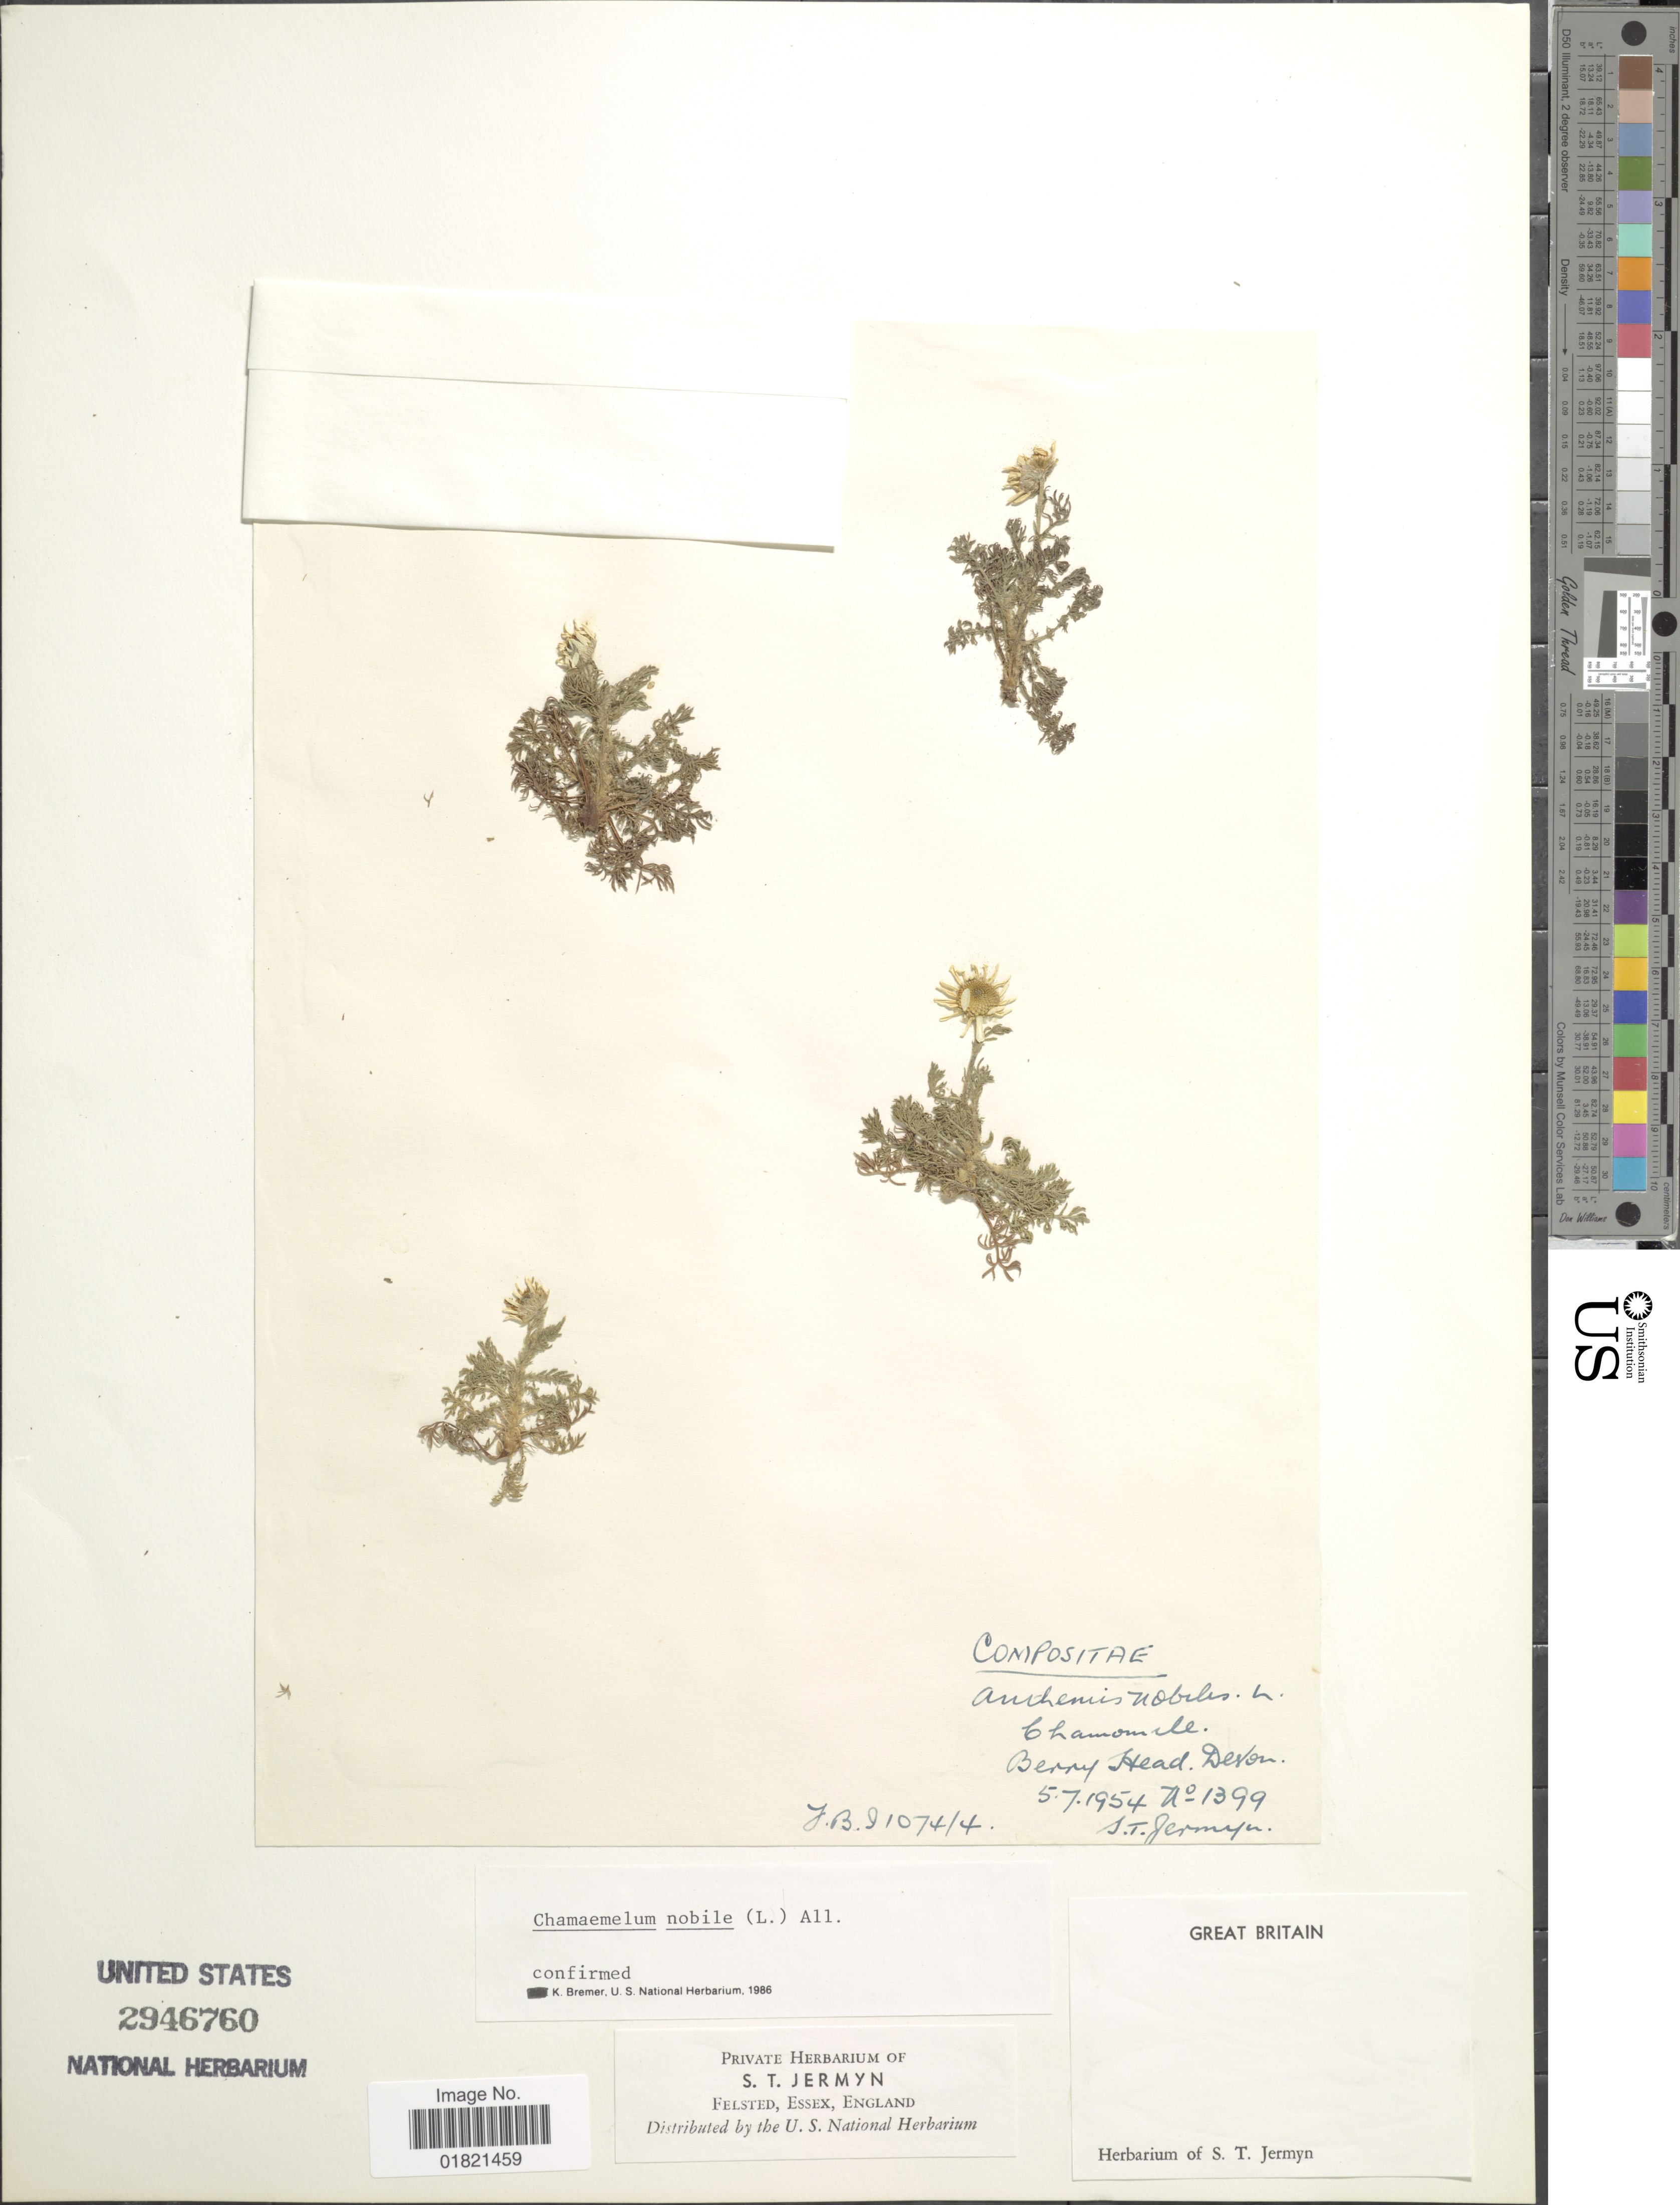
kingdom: Plantae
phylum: Tracheophyta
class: Magnoliopsida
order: Asterales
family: Asteraceae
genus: Chamaemelum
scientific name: Chamaemelum nobile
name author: (L.) All.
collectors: S. Jermyn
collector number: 1399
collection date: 1954-07-05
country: United Kingdom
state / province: England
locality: Great Britain, Chamonille, Berry Head, Devon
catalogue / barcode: US 2946760